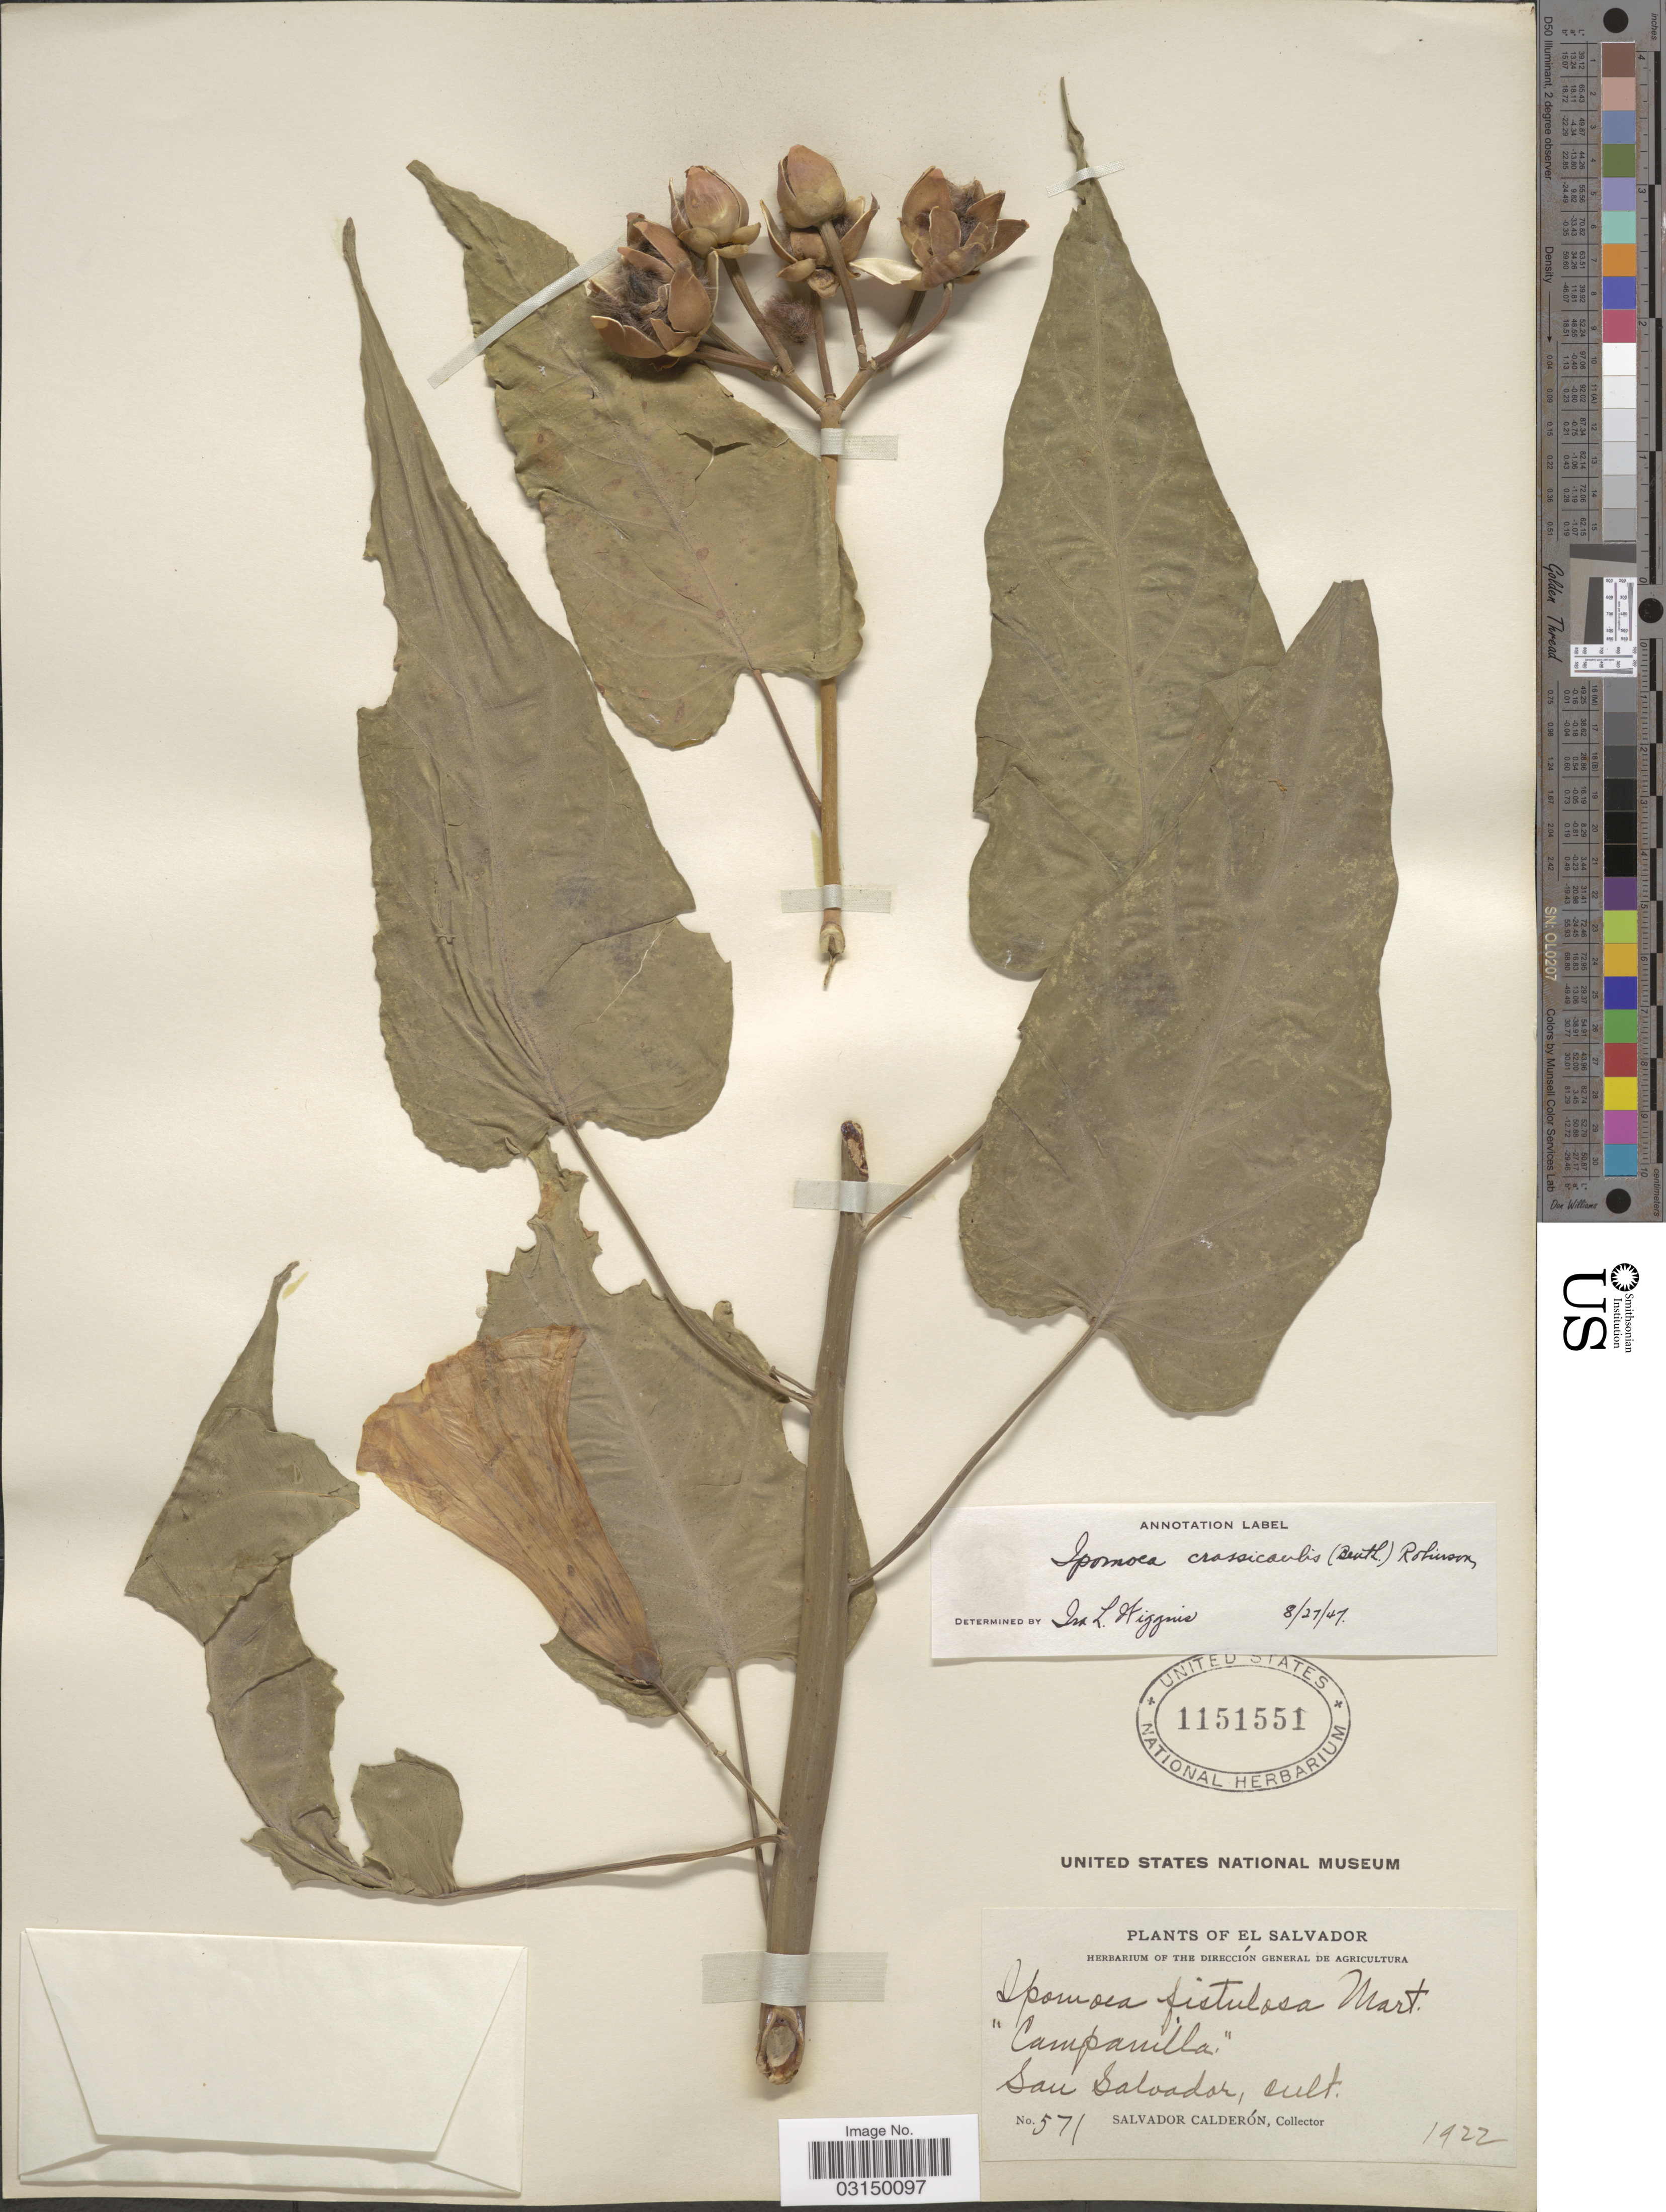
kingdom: Plantae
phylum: Tracheophyta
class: Magnoliopsida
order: Solanales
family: Convolvulaceae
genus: Ipomoea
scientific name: Ipomoea carnea subsp. fistulosa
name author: (Mart. ex Choisy) D.F. Austin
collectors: S. Calderón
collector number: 571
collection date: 1922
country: El Salvador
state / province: San Salvador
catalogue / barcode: US 1151551